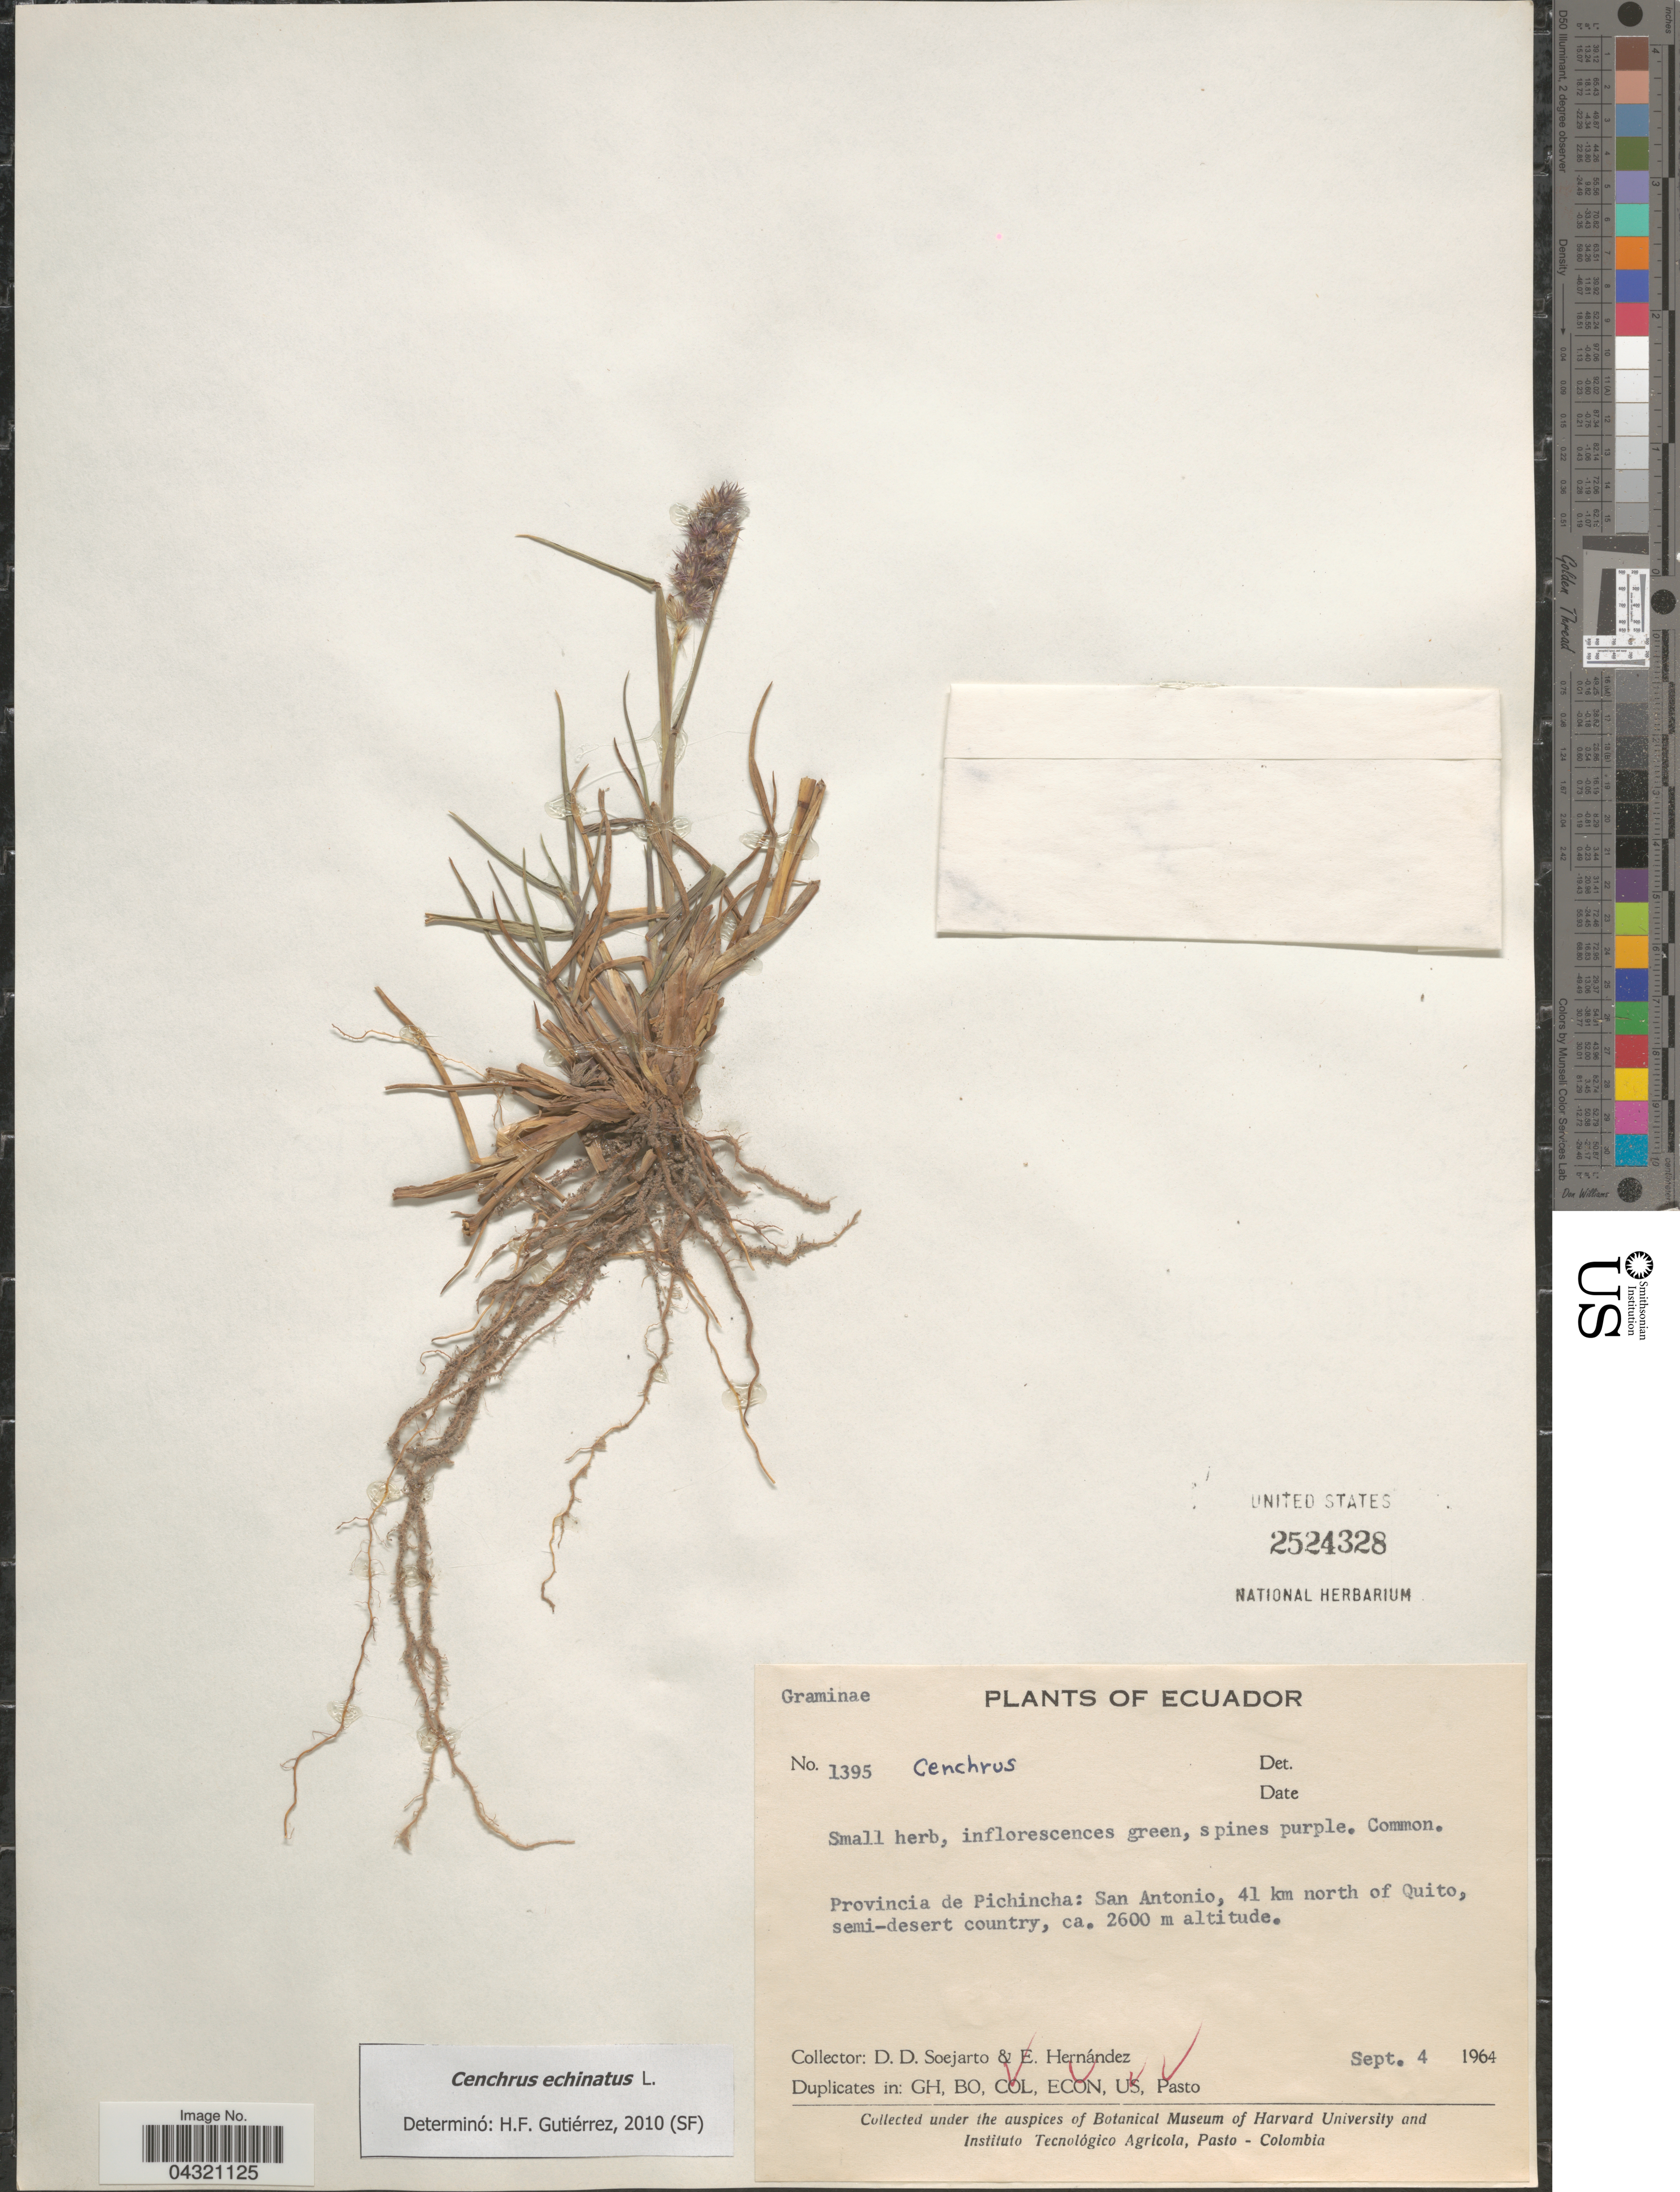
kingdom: Plantae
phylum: Tracheophyta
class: Liliopsida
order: Poales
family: Poaceae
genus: Cenchrus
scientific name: Cenchrus echinatus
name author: L.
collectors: E. Hernández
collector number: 1395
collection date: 1964-09-04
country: Ecuador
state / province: Pichincha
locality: San Antonio, 41 km north of Quito, semi-desert country.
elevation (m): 2600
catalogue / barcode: US 2524328